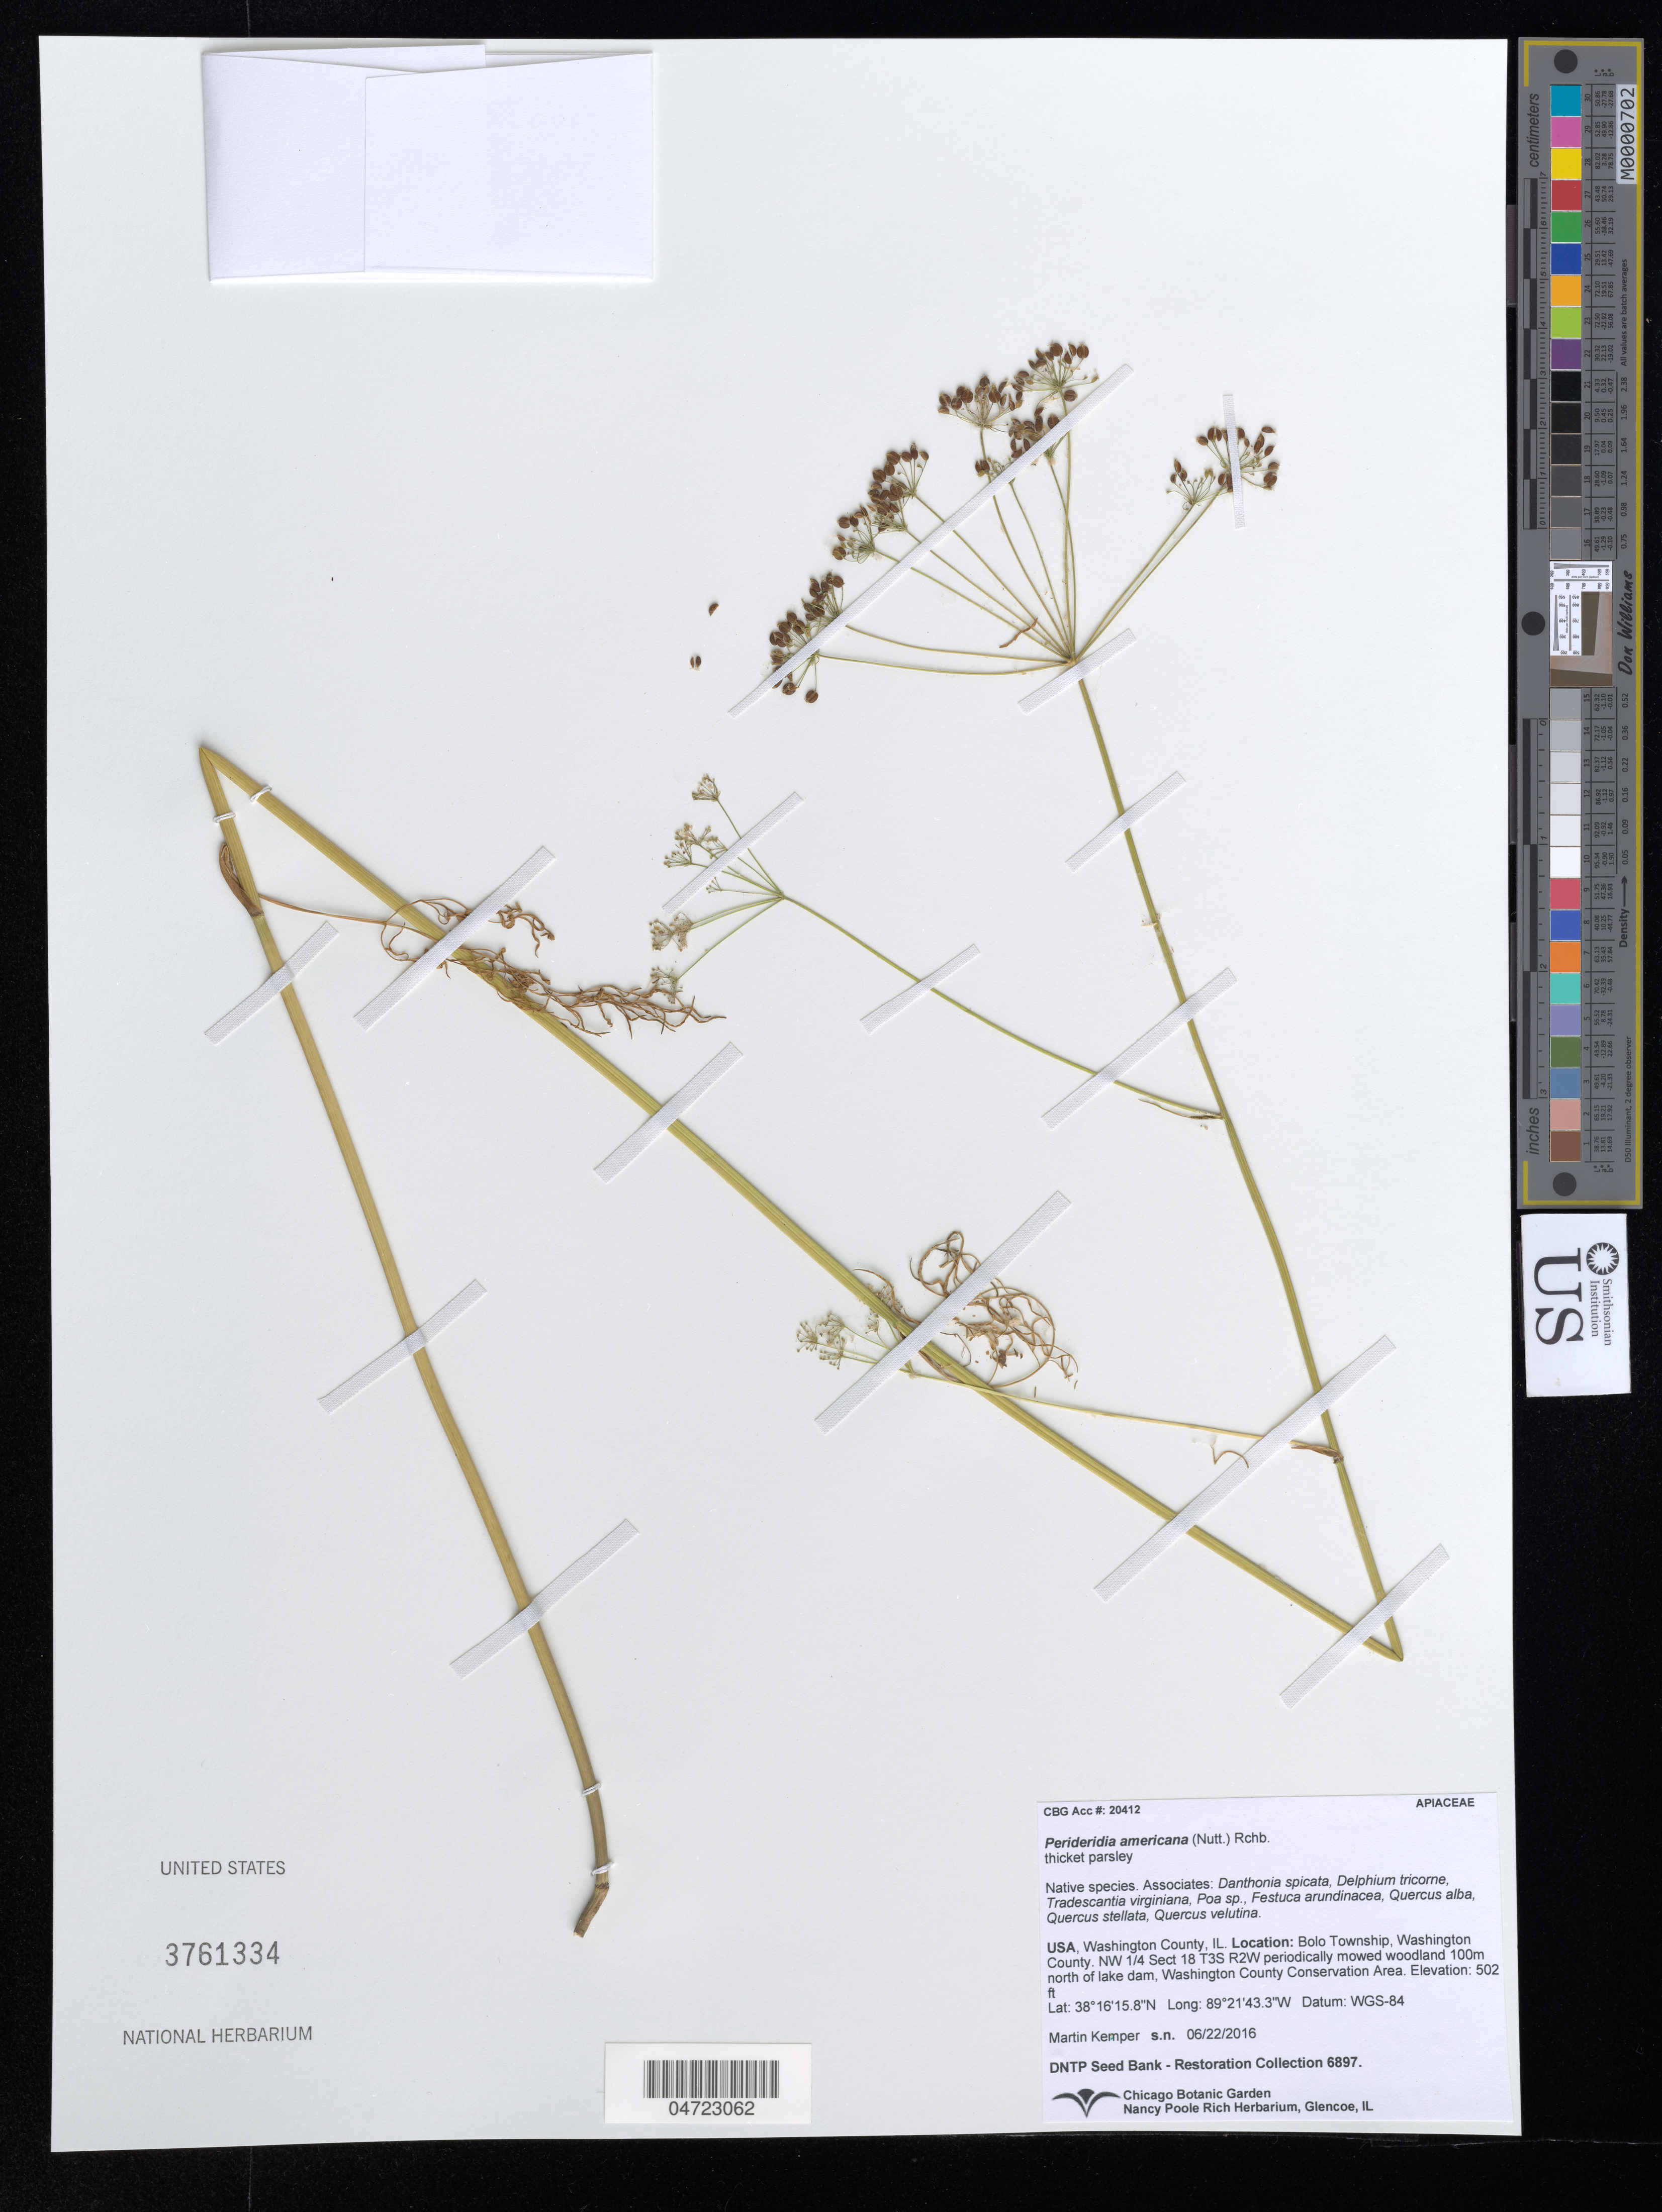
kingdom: Plantae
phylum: Tracheophyta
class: Magnoliopsida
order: Apiales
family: Apiaceae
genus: Perideridia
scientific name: Perideridia americana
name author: (Nutt. ex DC.) Rchb. ex Steud.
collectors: M. Kemper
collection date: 2016-06-22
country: United States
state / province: Illinois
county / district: Washington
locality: Washington County. Bolo Township, Washington County. NW 1/4 Sect 18 T3S R2W periodically mowed woodland 100m north of lake dam, Washington County Conservation Area.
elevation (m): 153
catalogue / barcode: US 3761334